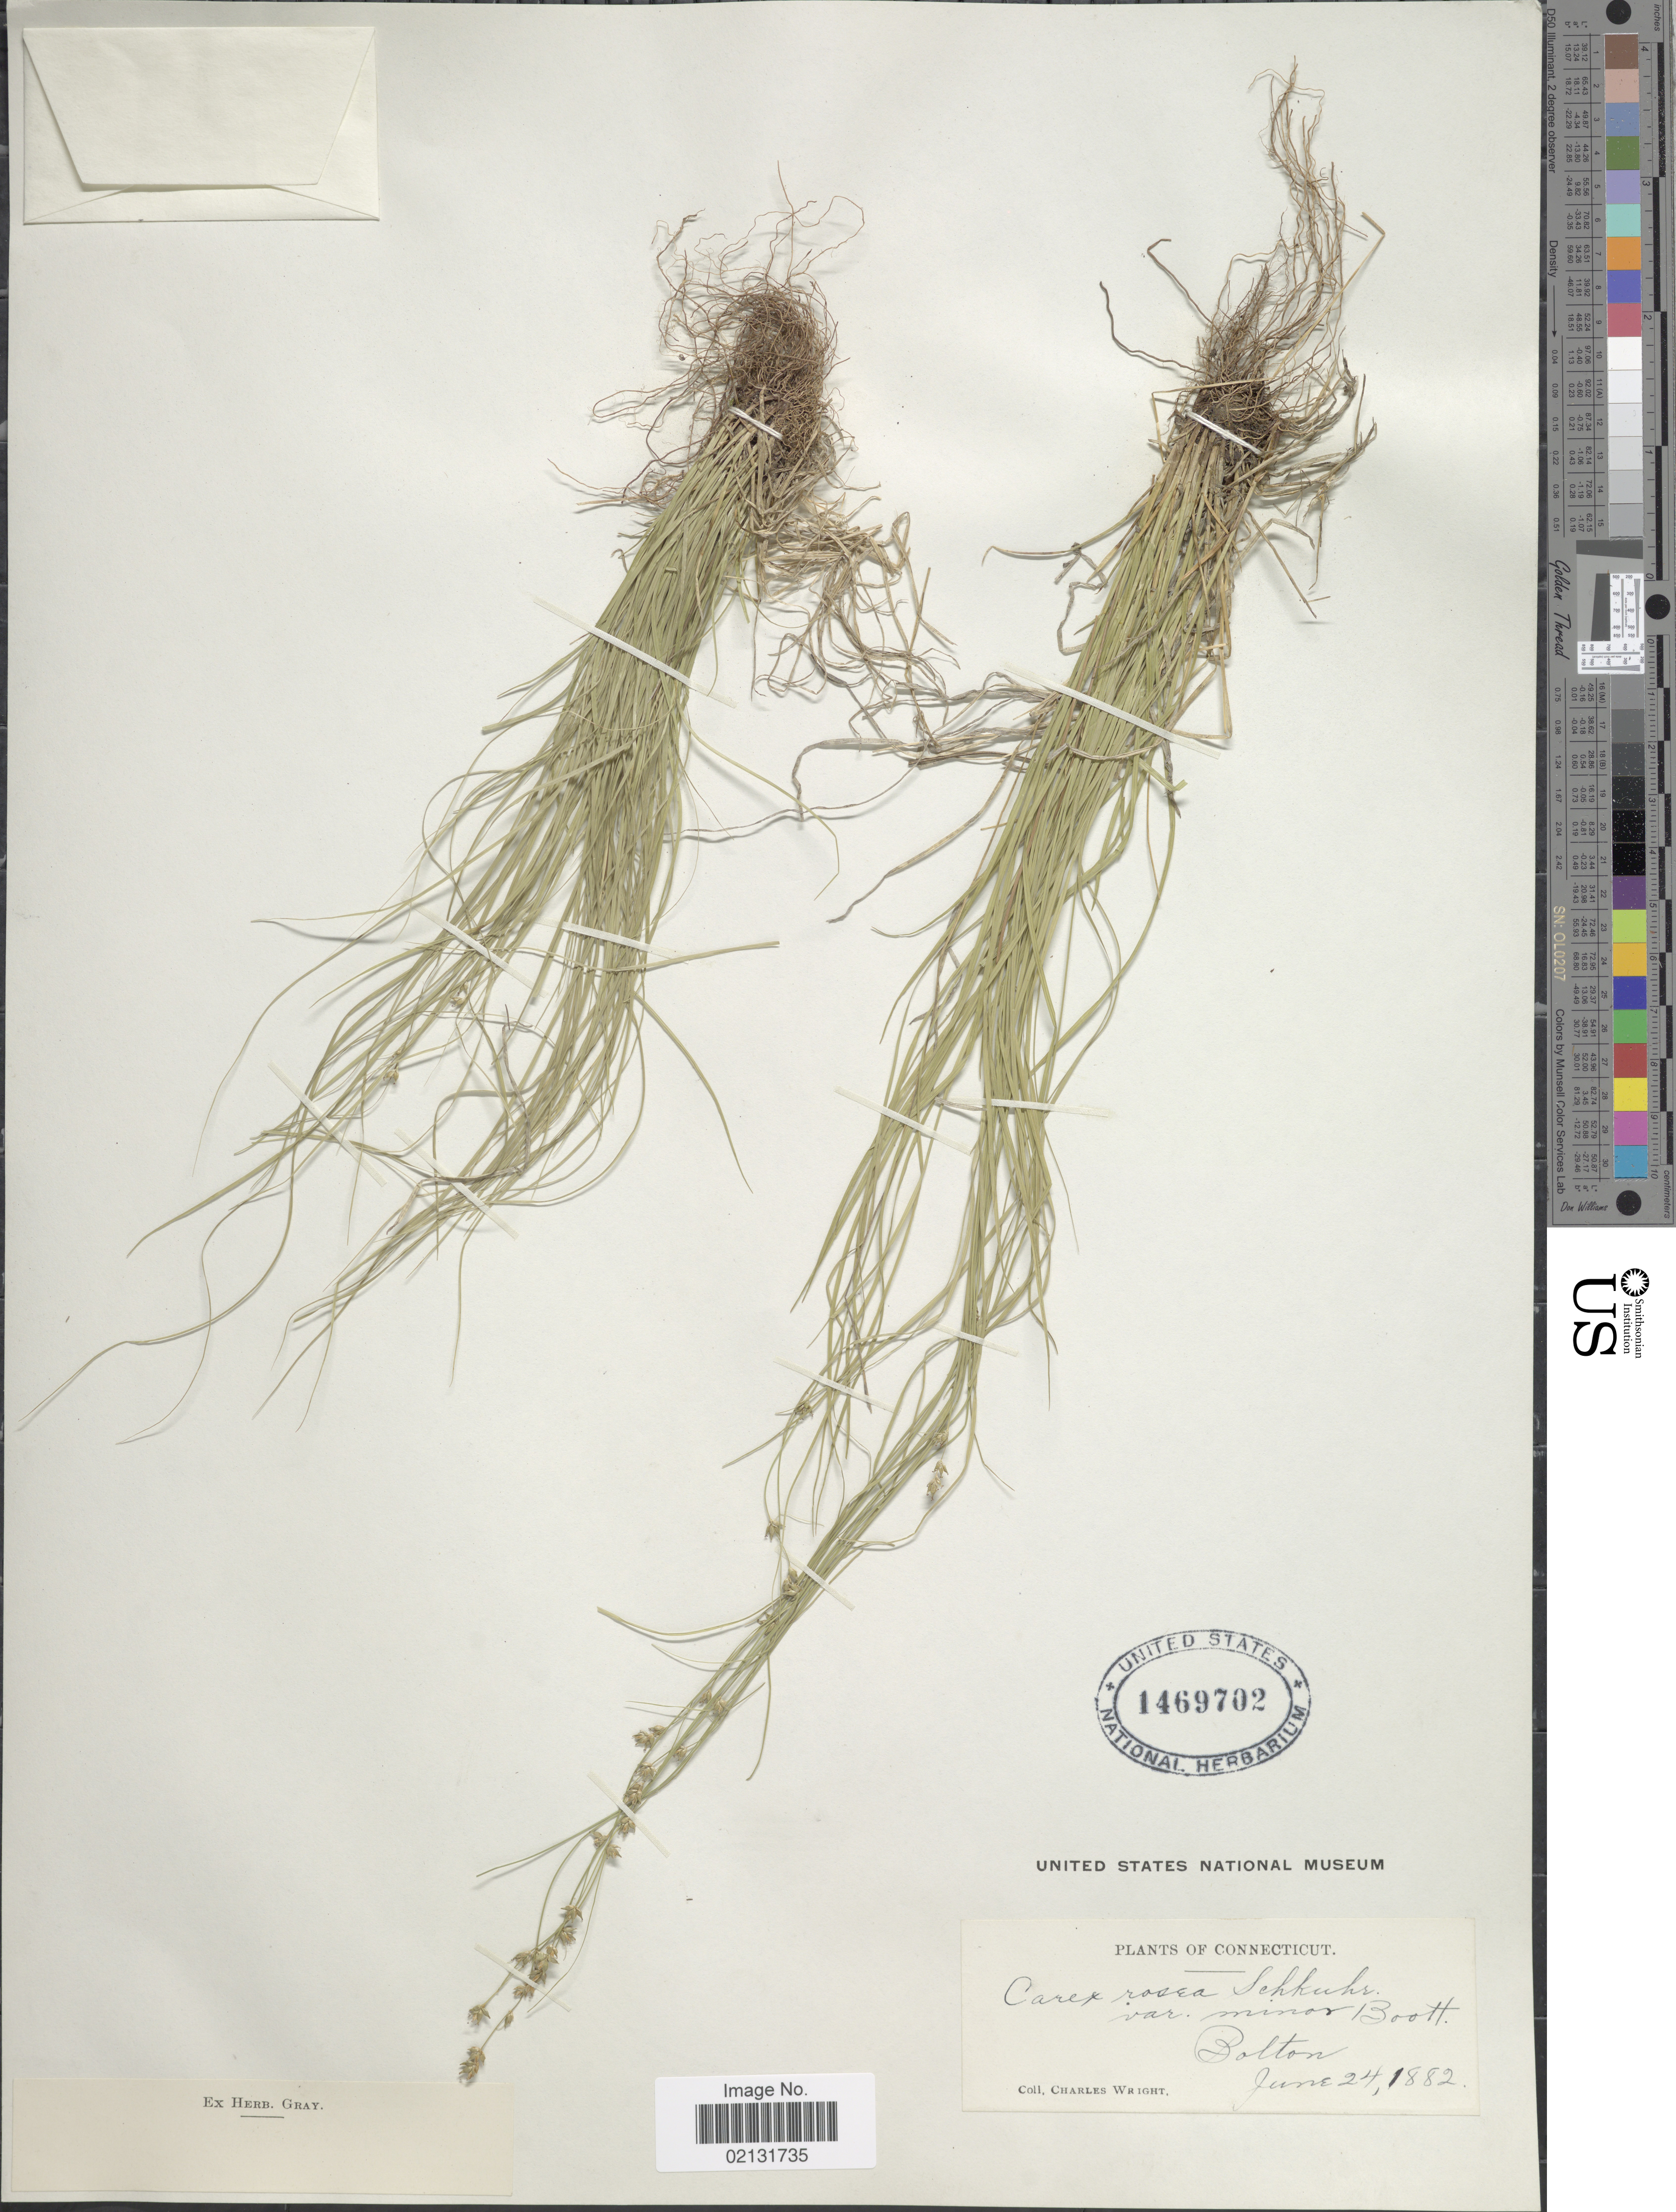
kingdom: Plantae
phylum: Tracheophyta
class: Liliopsida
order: Poales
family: Cyperaceae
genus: Carex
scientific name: Carex rosea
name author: Willd.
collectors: C. Wright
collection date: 1882-06-24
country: United States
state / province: Connecticut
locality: Bolton.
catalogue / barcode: US 1469702